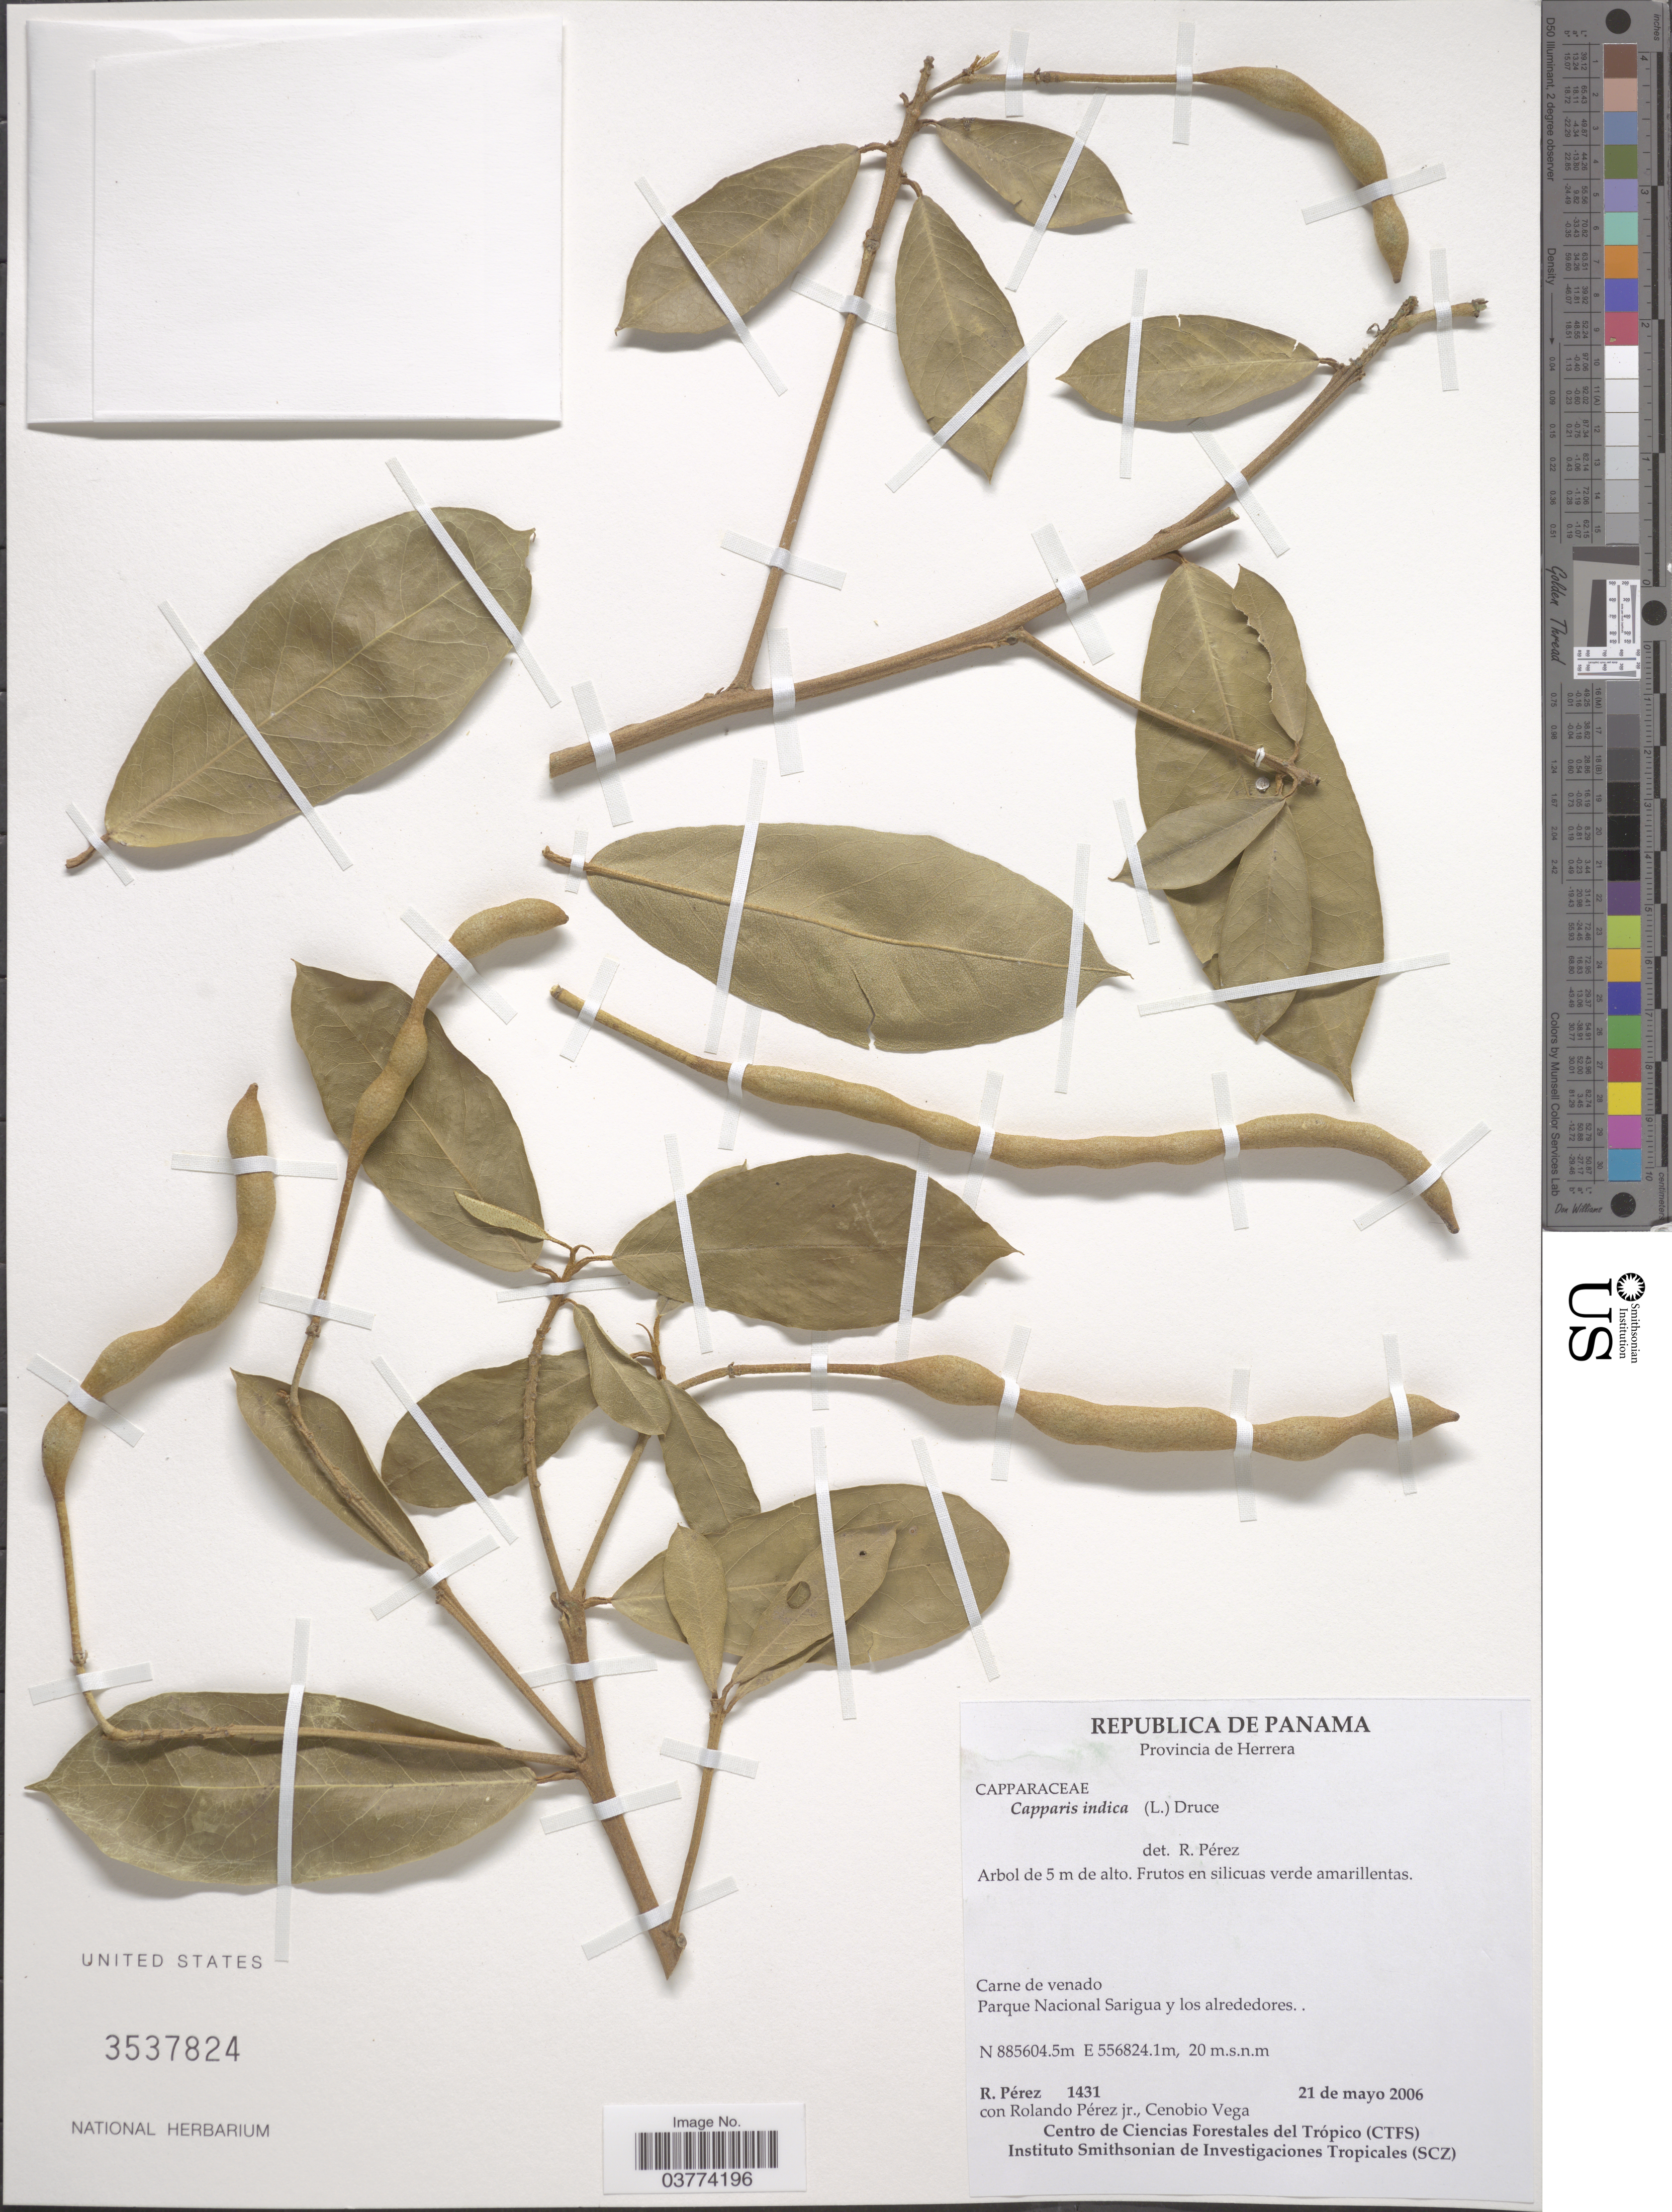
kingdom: Plantae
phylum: Tracheophyta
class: Magnoliopsida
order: Brassicales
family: Capparaceae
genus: Quadrella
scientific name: Quadrella indica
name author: (L.) Iltis & Cornejo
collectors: R. Perez, R. Perez & C. Vega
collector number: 1431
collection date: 2006-05-21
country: Panama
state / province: Herrera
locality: Republica de Panama. Carne de venado. Parque Nacional Sarigua y los alrededores.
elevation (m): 20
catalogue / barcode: US 3537824